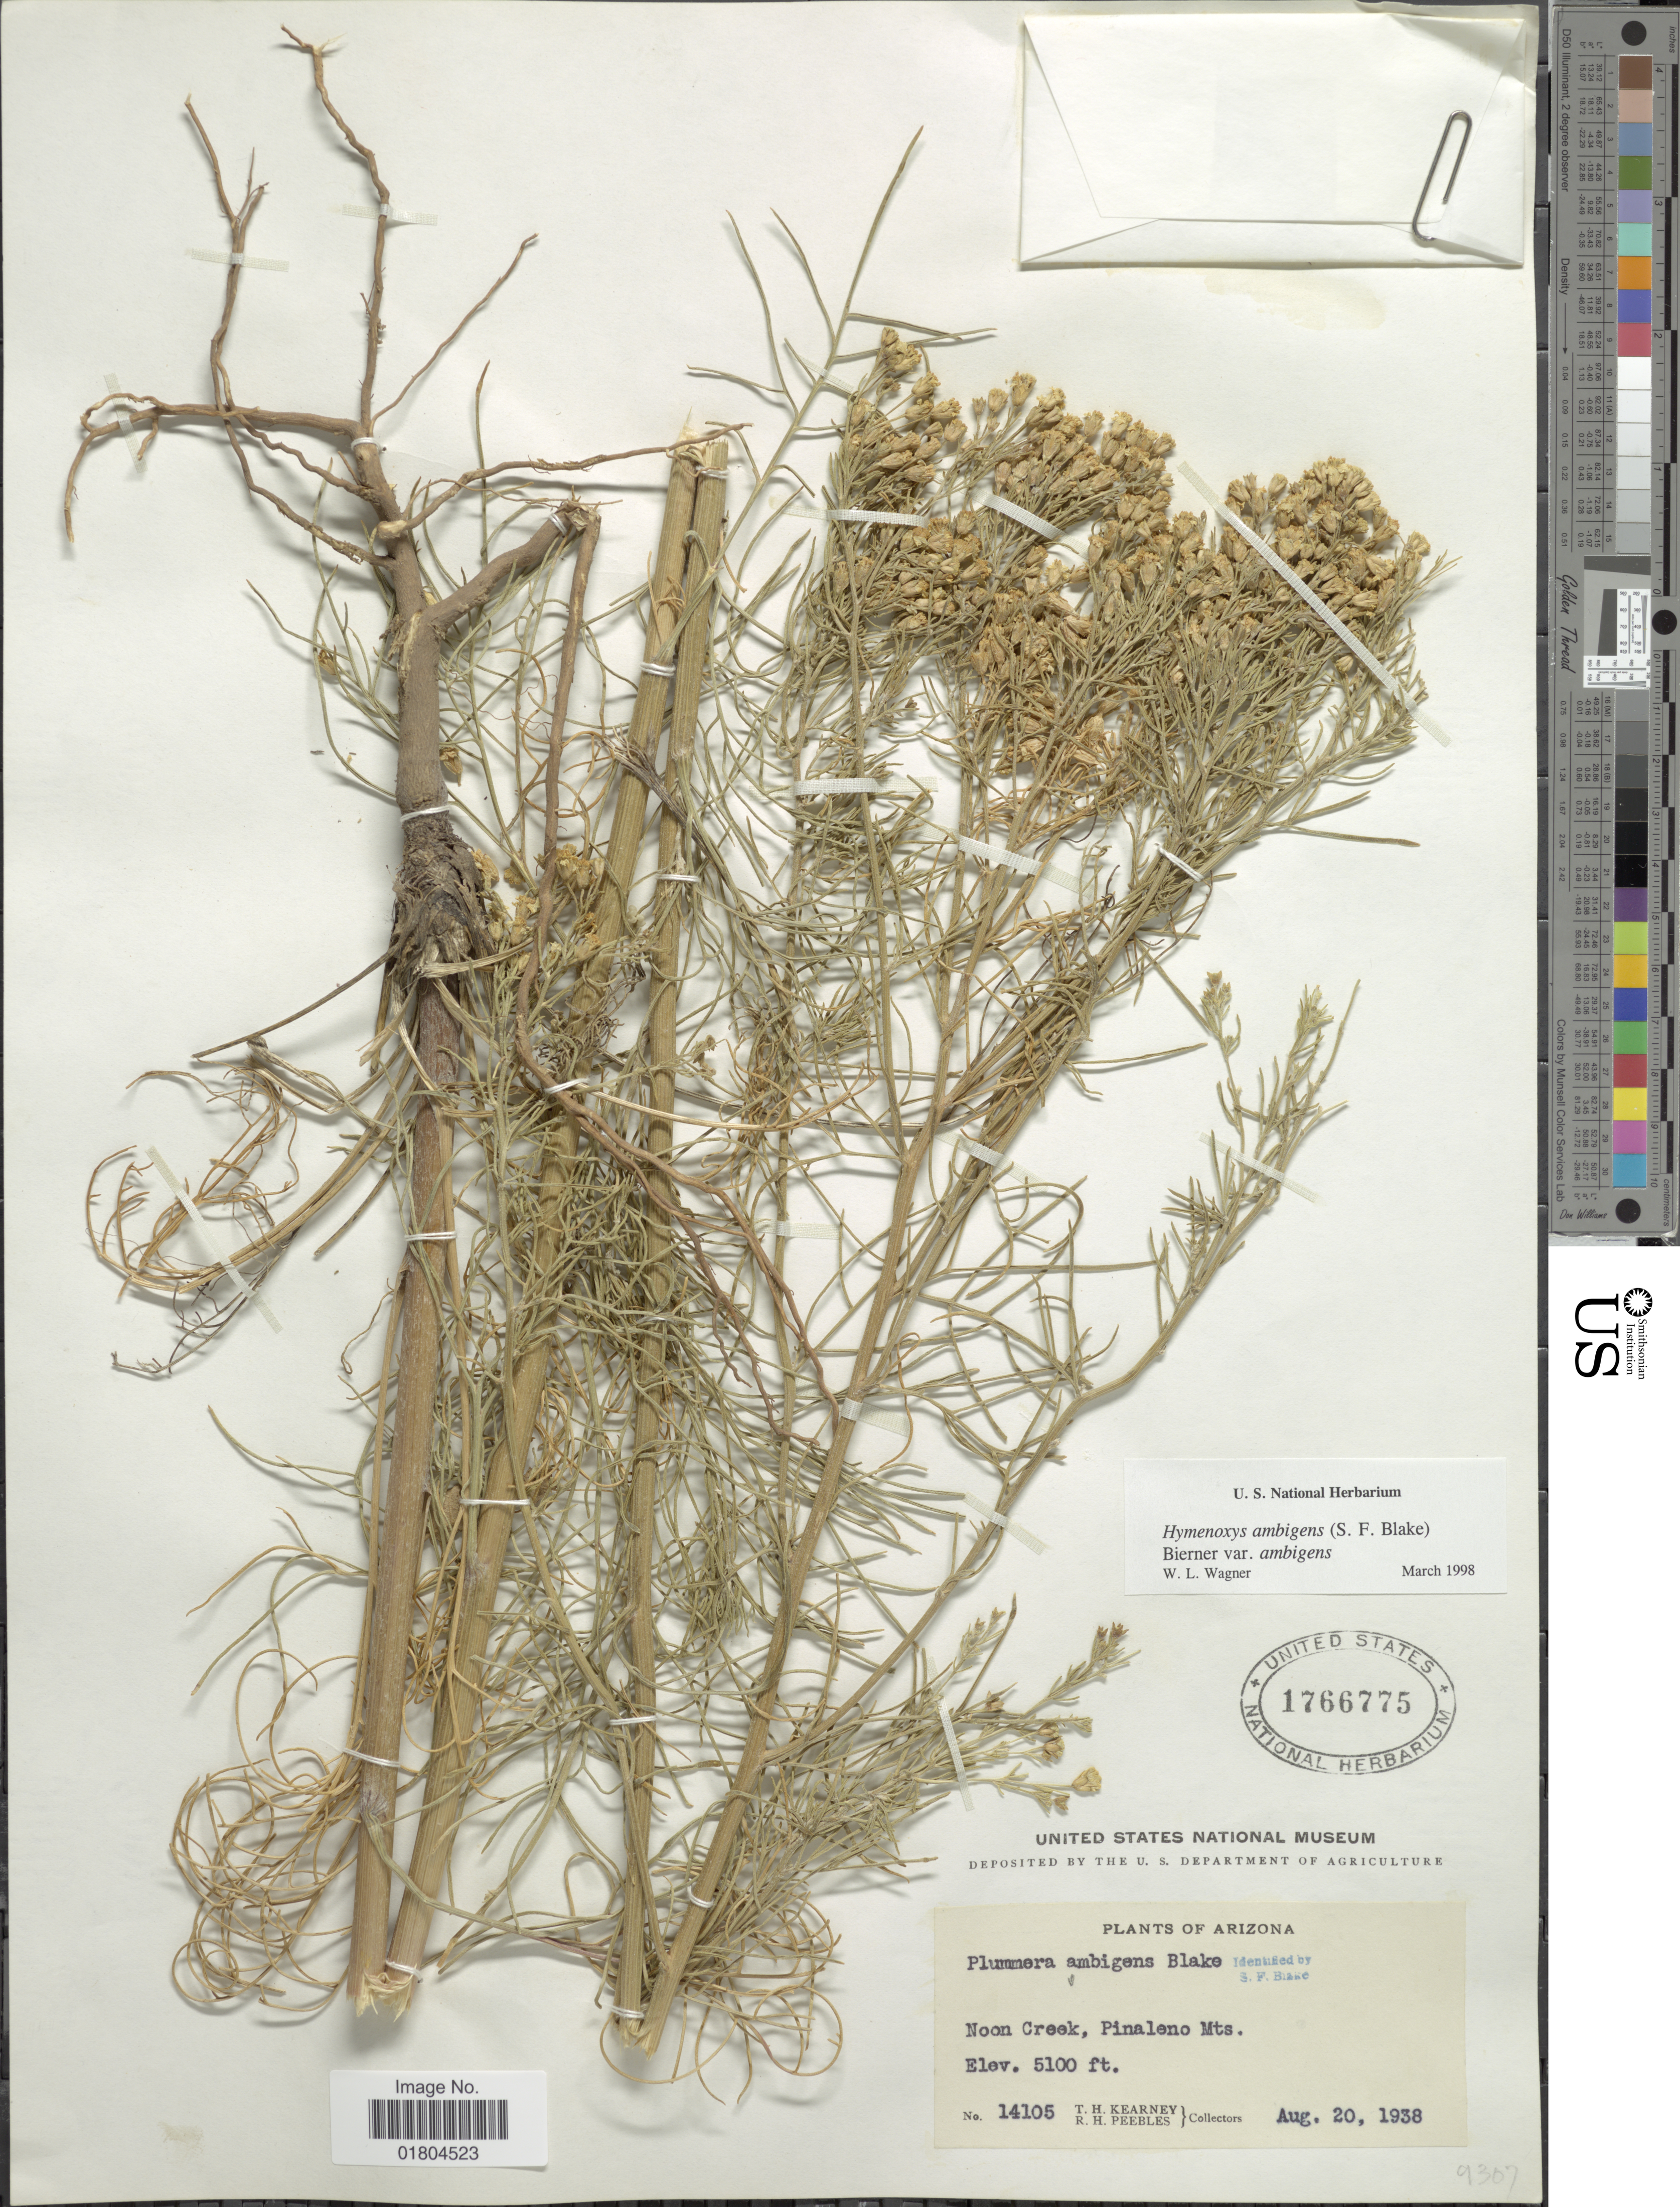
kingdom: Plantae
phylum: Tracheophyta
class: Magnoliopsida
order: Asterales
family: Asteraceae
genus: Hymenoxys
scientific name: Hymenoxys ambigens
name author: (S.F. Blake) Bierner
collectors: T. H. Kearney & R. H. Peebles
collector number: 14105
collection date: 1938-08-20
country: United States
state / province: Arizona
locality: Noon Creek, Pinaleno Mts.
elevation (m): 1554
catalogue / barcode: US 1766775